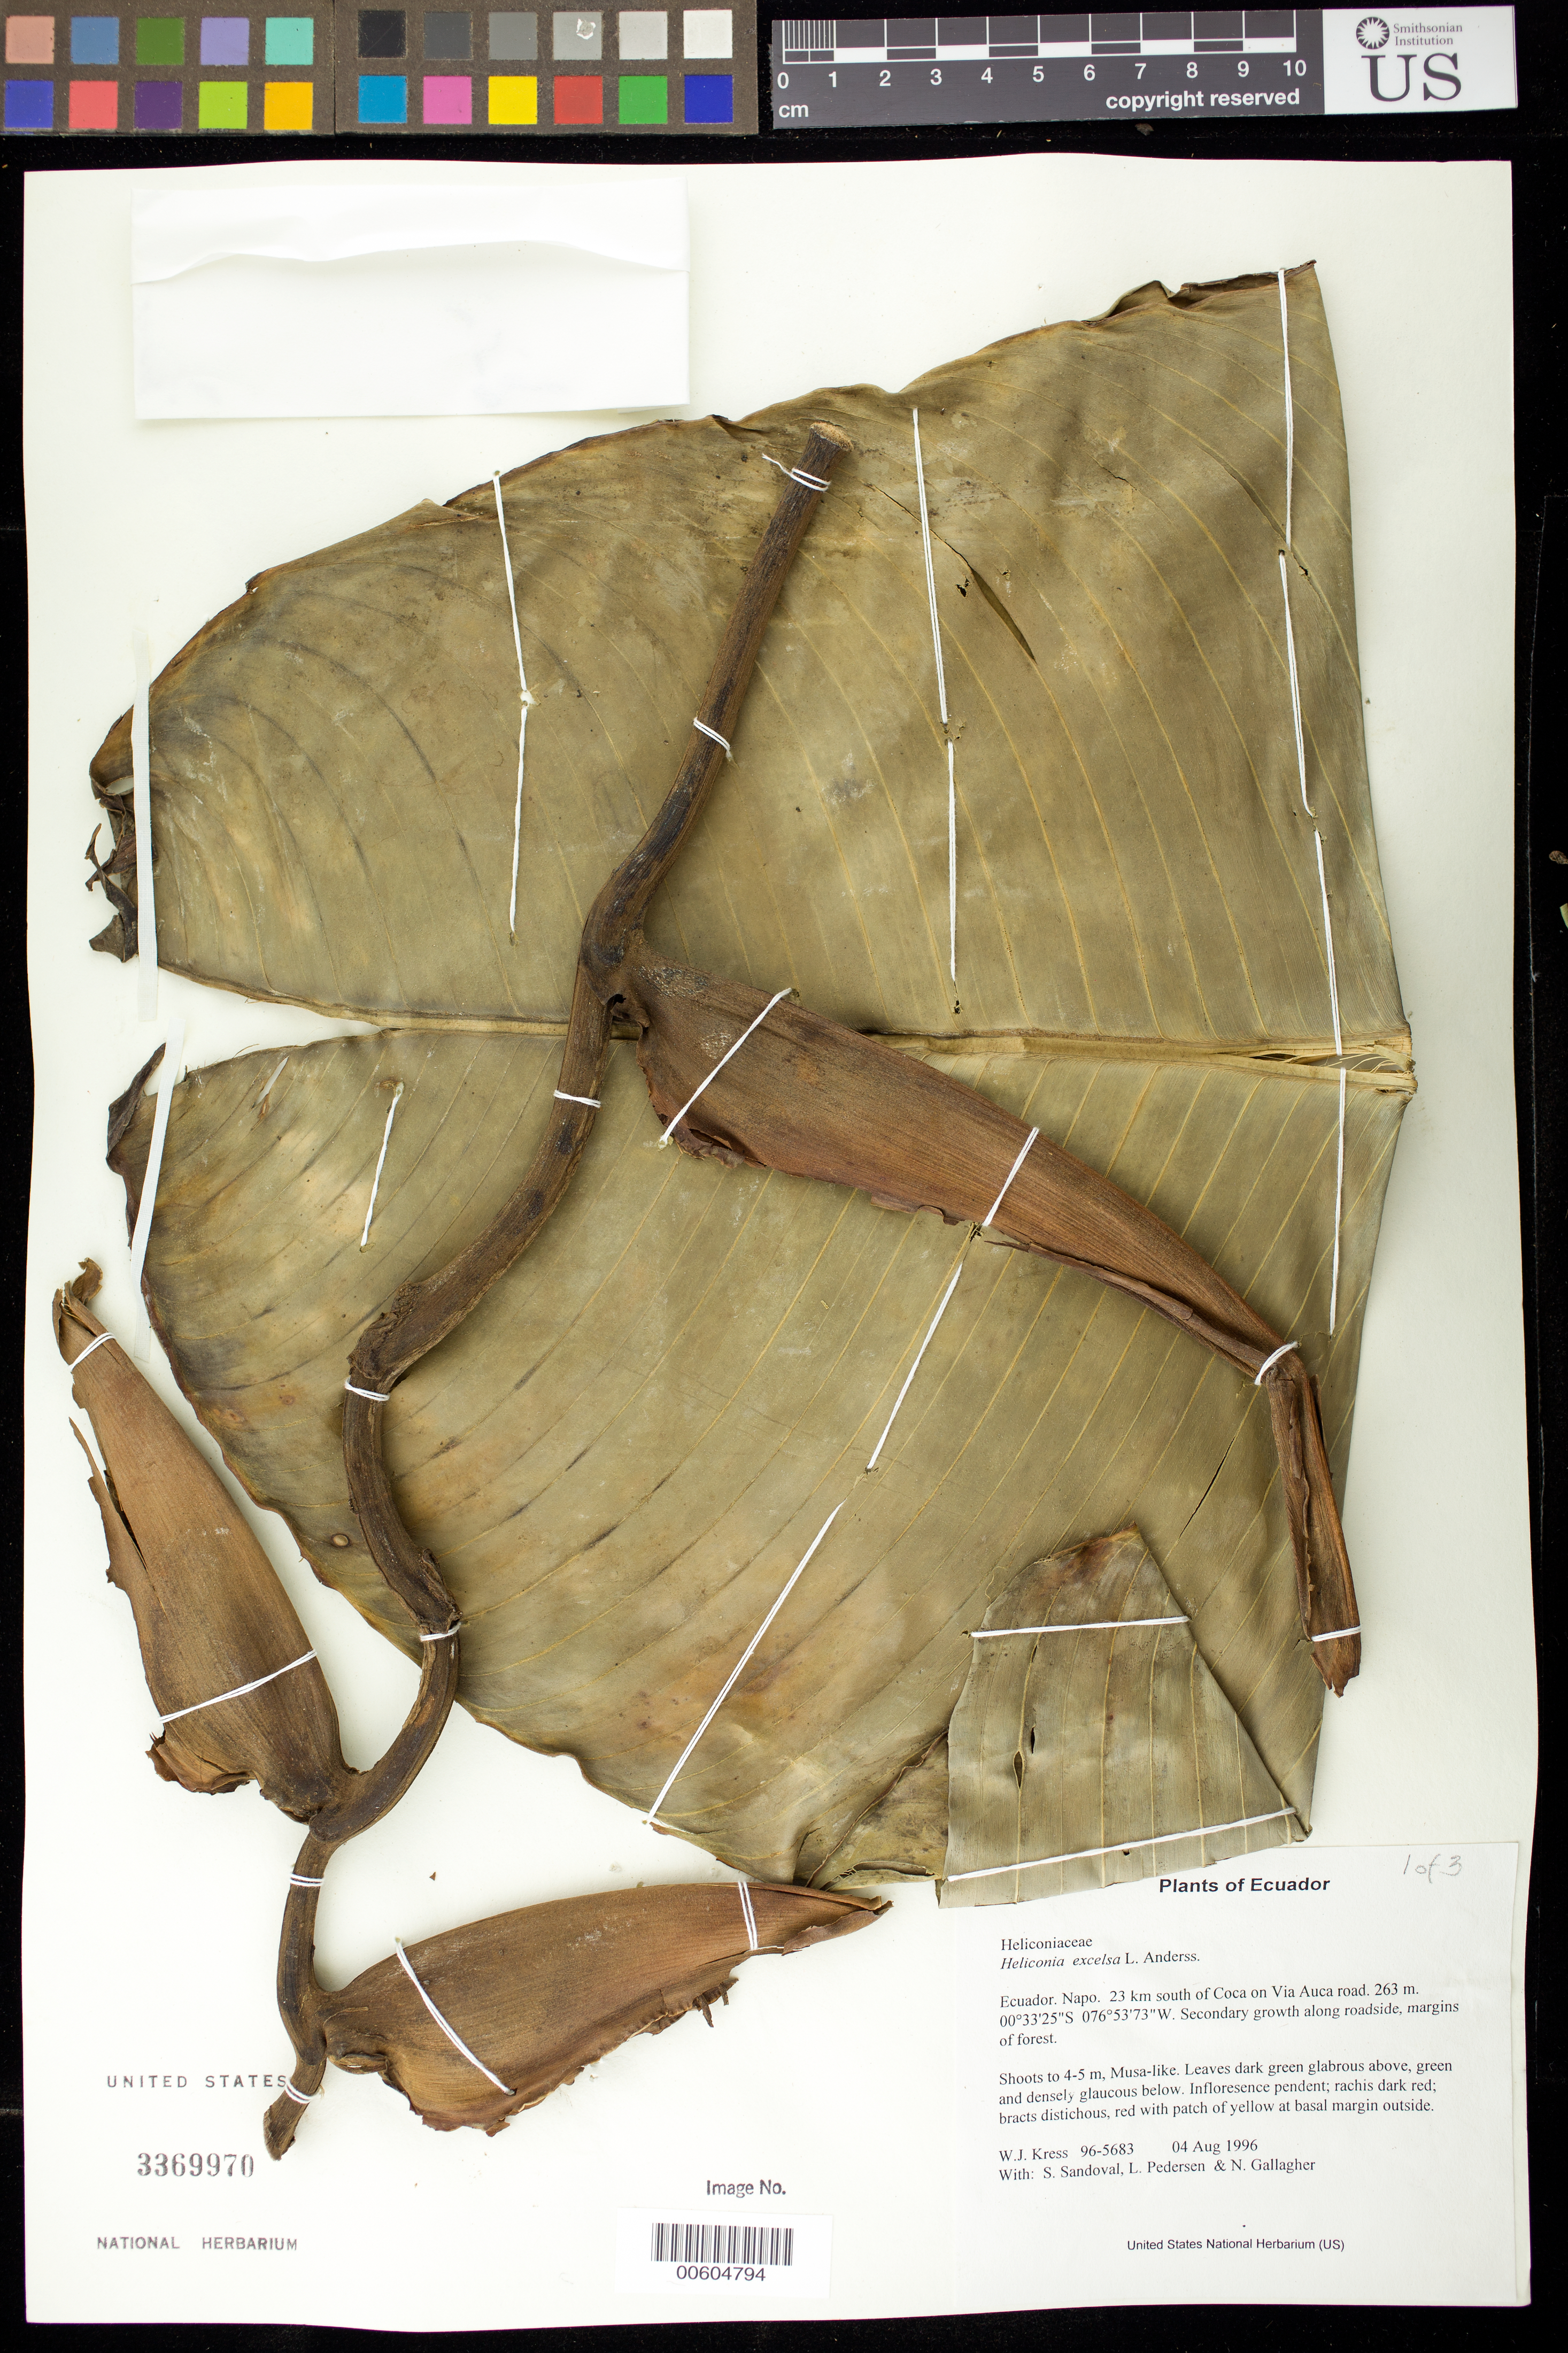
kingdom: Plantae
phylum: Tracheophyta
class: Liliopsida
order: Zingiberales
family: Heliconiaceae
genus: Heliconia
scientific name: Heliconia excelsa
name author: L. Andersson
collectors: W. J. Kress, S. Sandoval, L. Pedersen & N. L. Gallagher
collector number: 96-5683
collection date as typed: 04 Aug 1996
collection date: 1996-08-04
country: Ecuador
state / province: Napo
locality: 23 km south of Coca on Via Auca road.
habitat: Secondary growth along roadside, margins of forest.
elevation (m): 263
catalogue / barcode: US 3369970